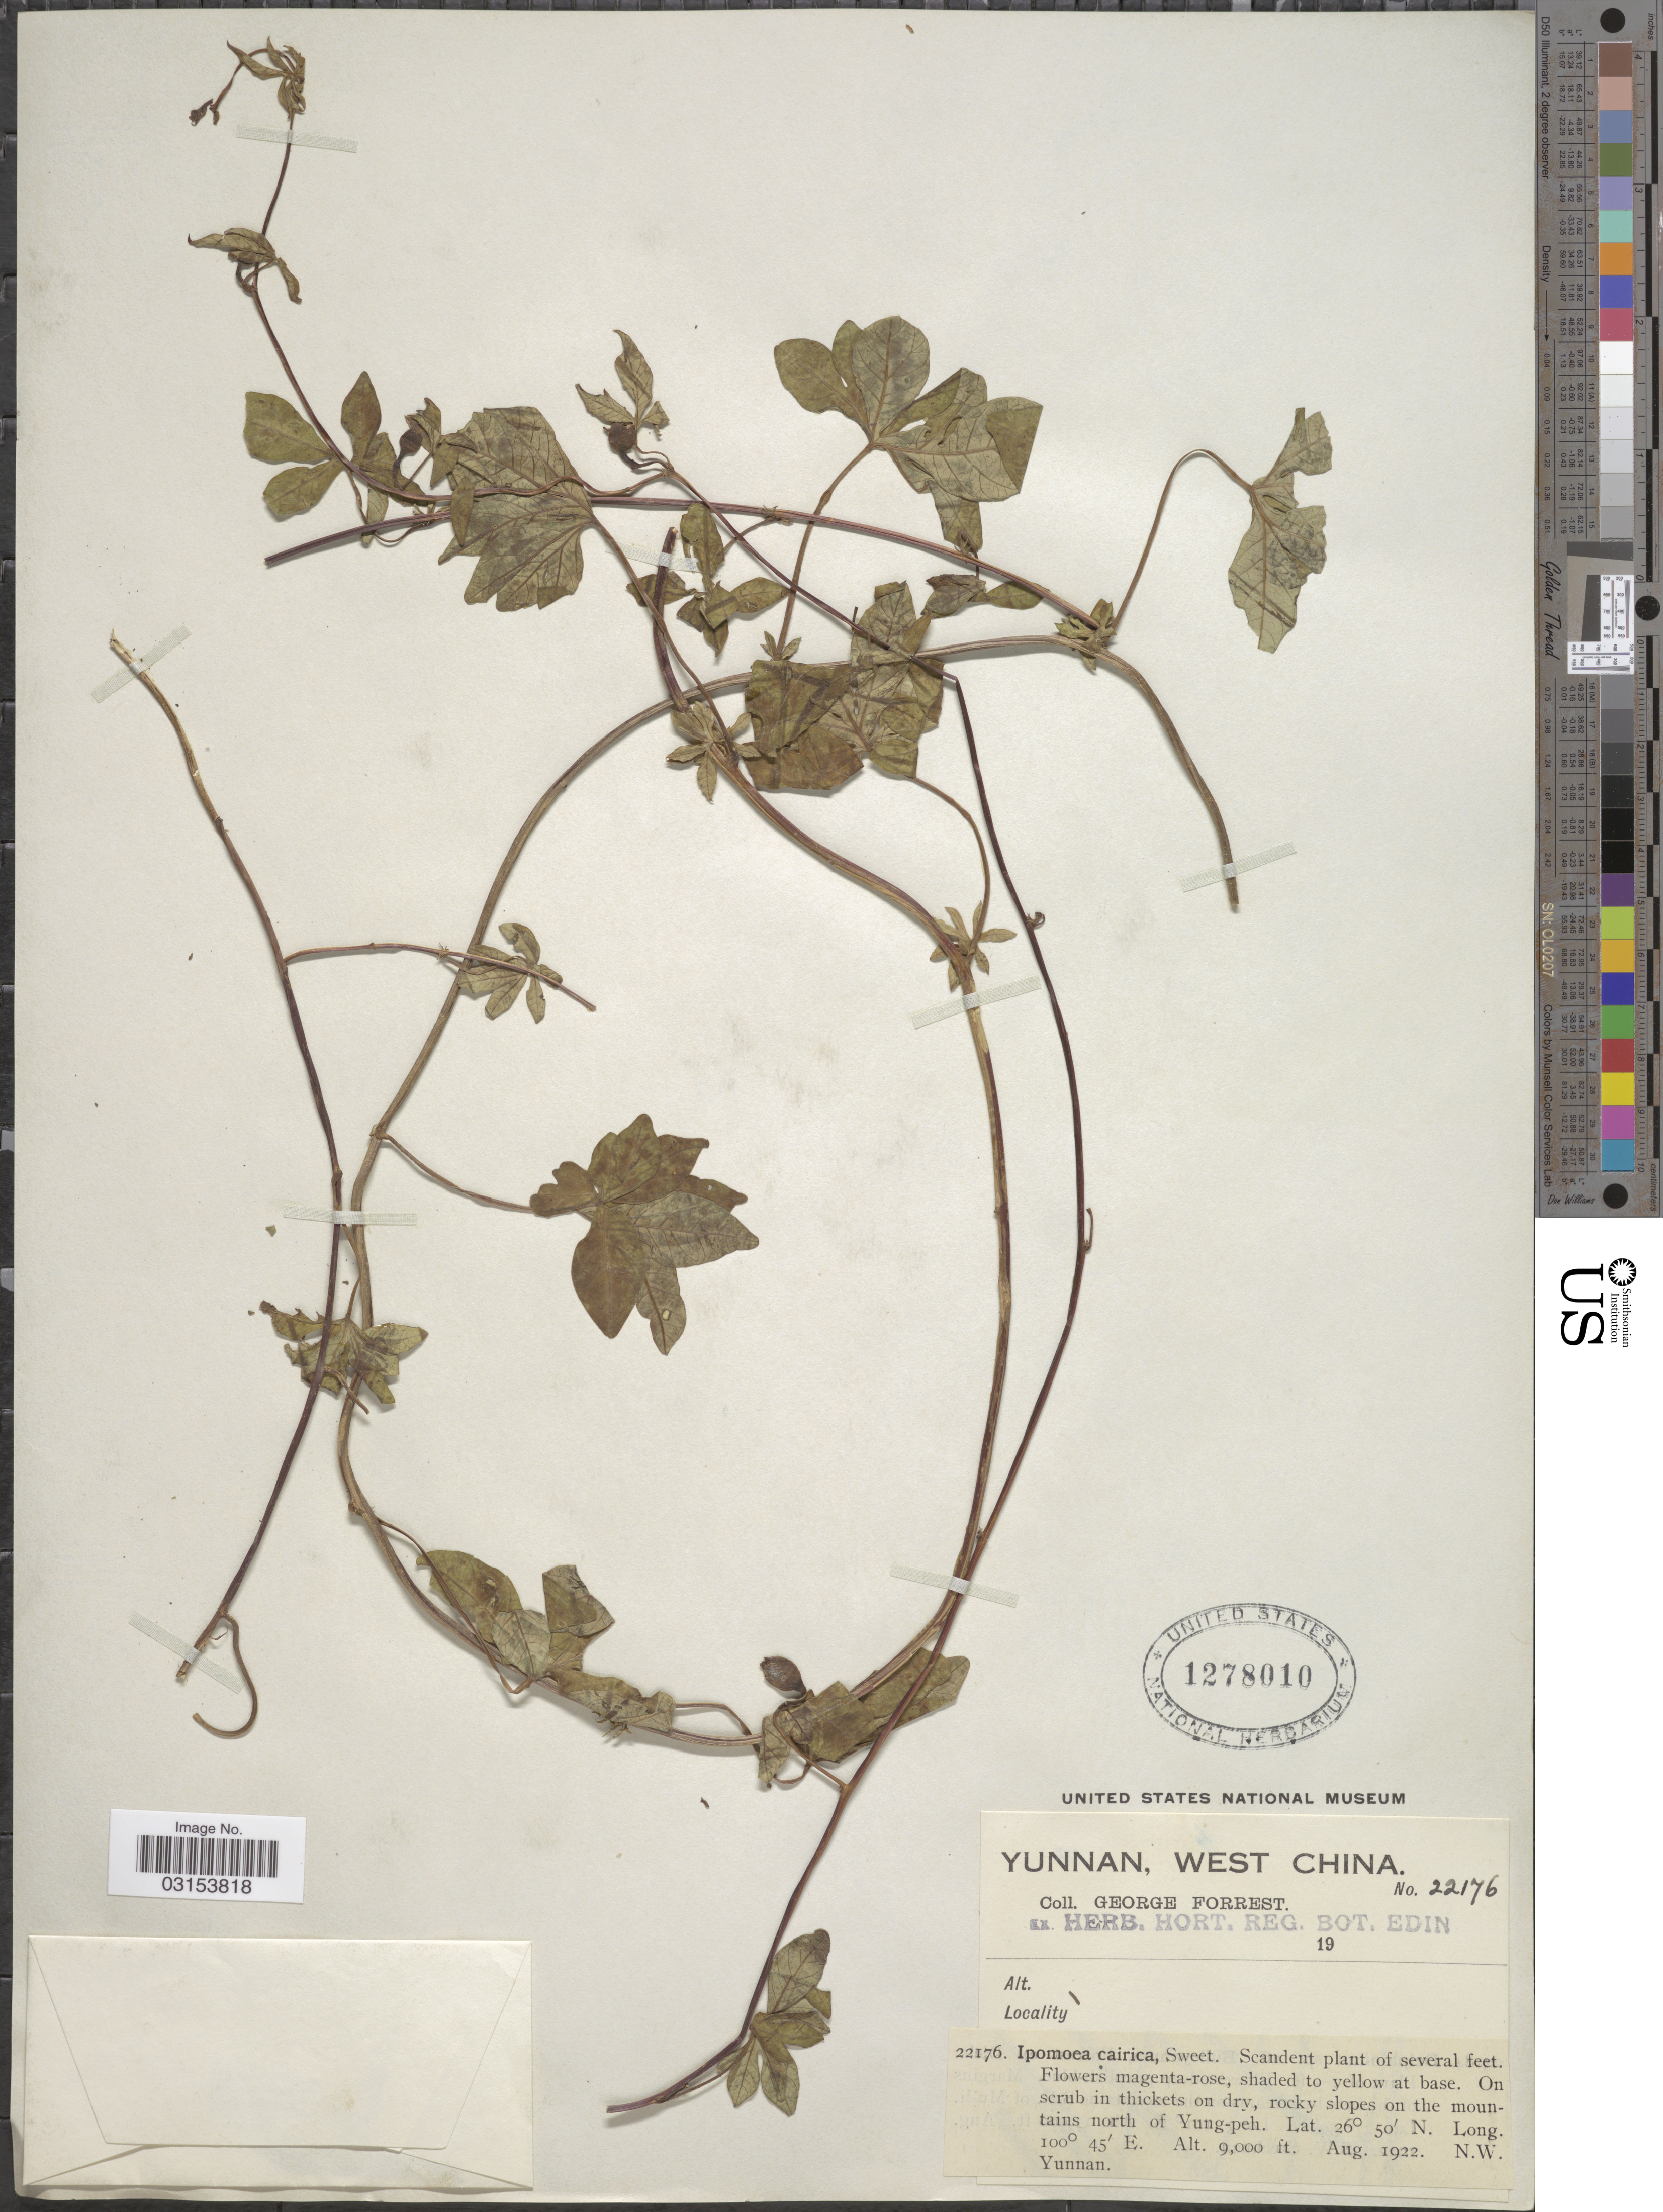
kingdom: Plantae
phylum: Tracheophyta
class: Magnoliopsida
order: Solanales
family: Convolvulaceae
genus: Ipomoea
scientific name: Ipomoea cairica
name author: (L.) Sweet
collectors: G. Forrest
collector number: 22176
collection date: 1922-08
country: China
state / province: Yunnan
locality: West China. Rocky slopes on the mountains north of Yung-peh. N.W. Yunnan.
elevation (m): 2743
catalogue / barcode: US 1278010